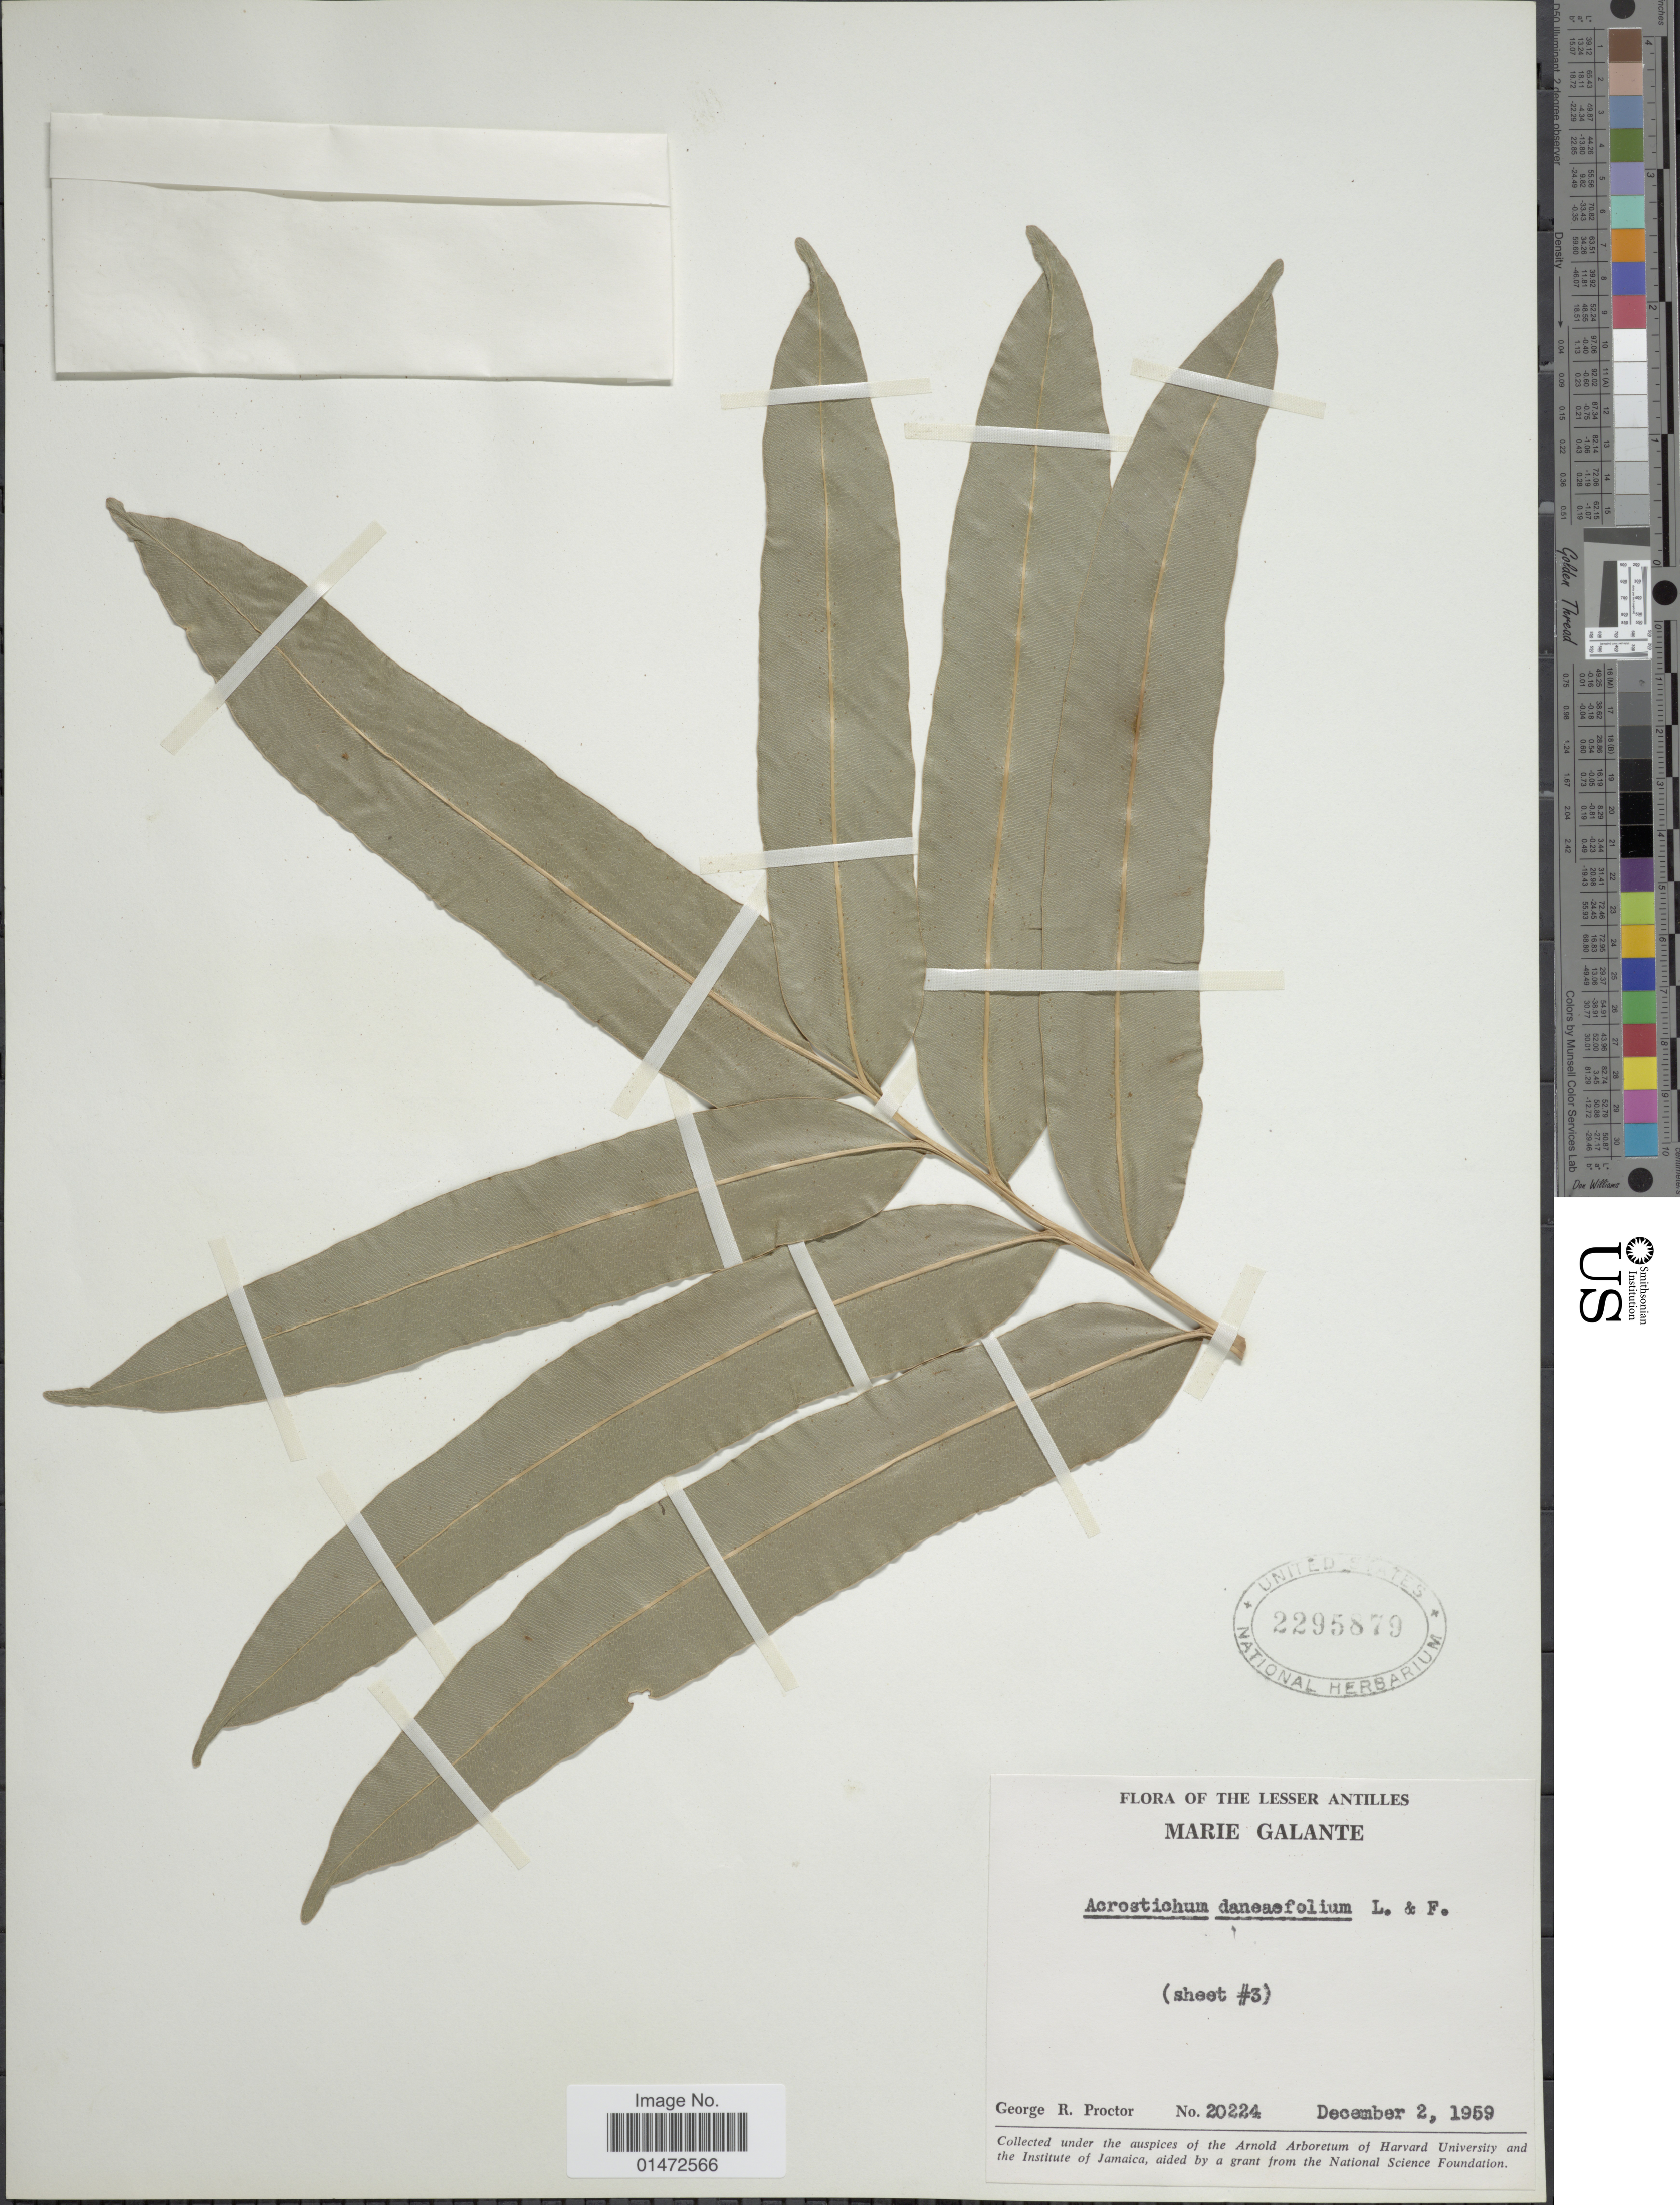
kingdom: Plantae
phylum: Tracheophyta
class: Polypodiopsida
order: Polypodiales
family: Pteridaceae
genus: Acrostichum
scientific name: Acrostichum danaeifolium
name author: Langsd. & Fisch.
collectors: G. R. Proctor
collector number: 20224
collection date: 1959-12-02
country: Guadeloupe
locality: Lesser Antilles. Marie Galante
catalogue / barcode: US 2295879